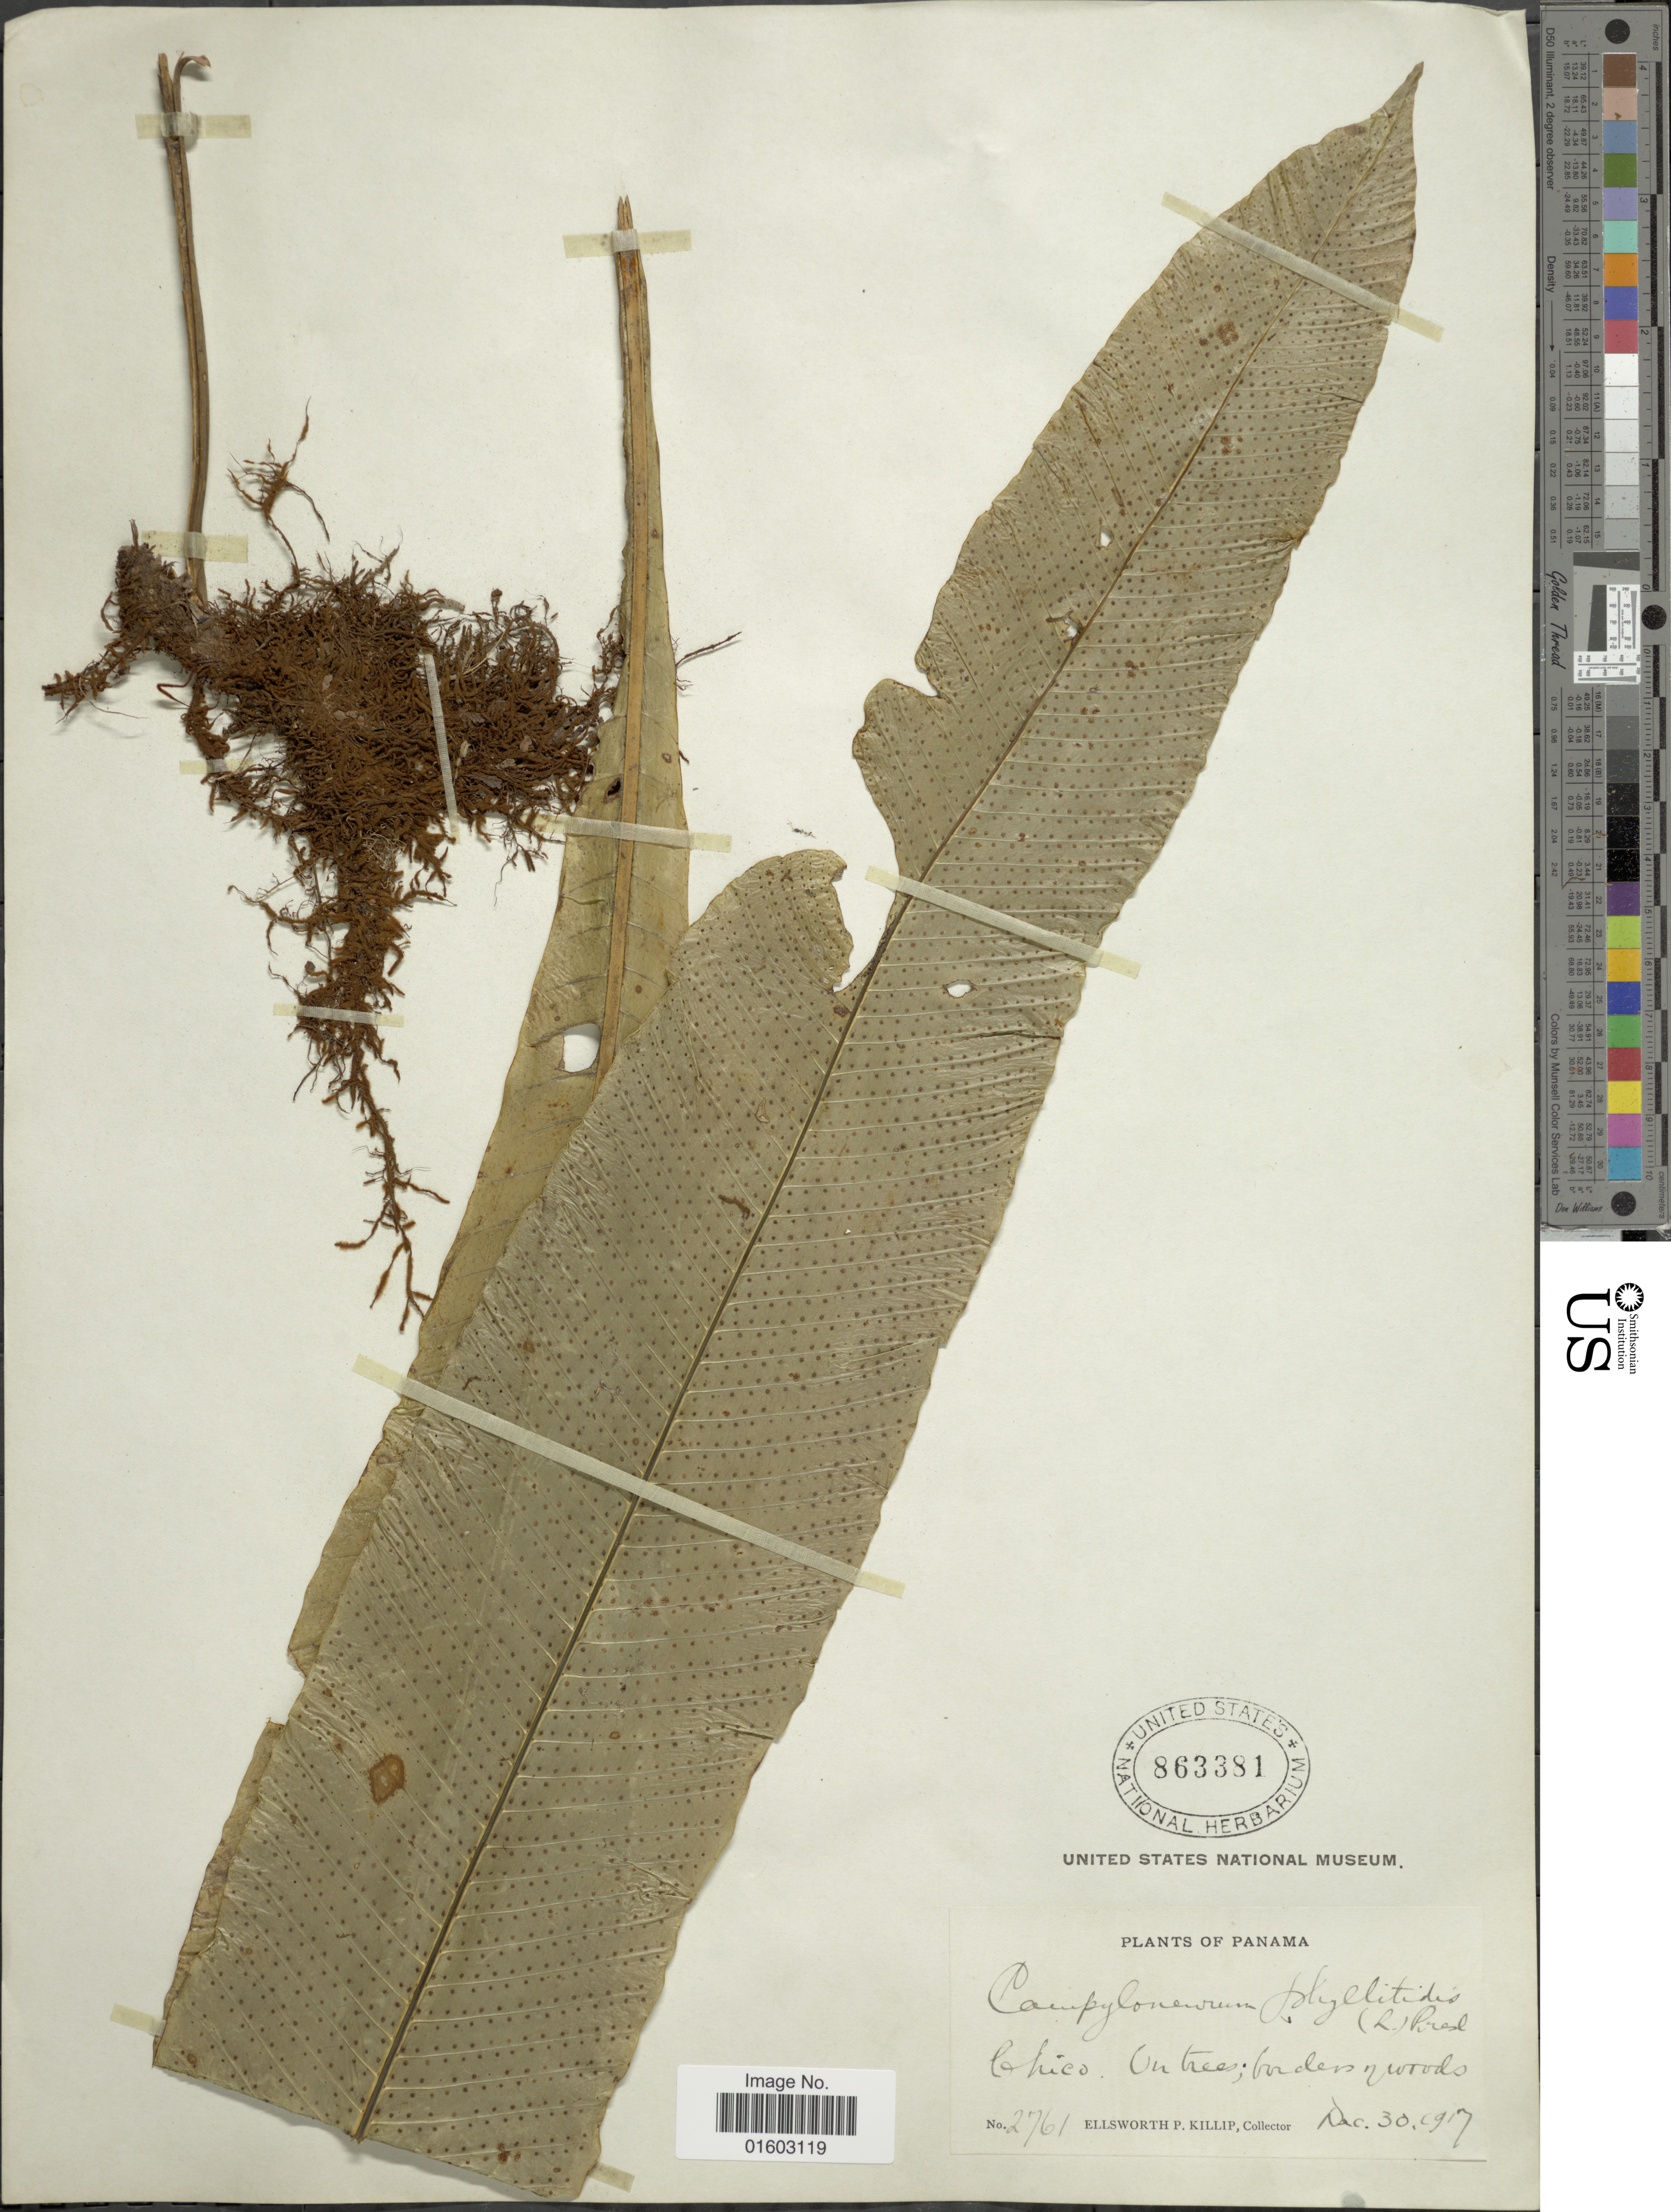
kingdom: Plantae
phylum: Tracheophyta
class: Polypodiopsida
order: Polypodiales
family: Polypodiaceae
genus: Campyloneurum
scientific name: Campyloneurum phyllitidis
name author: (L.) C. Presl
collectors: E. P. Killip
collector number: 2761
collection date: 1917-12-30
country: Panama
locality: Chico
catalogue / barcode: US 863381